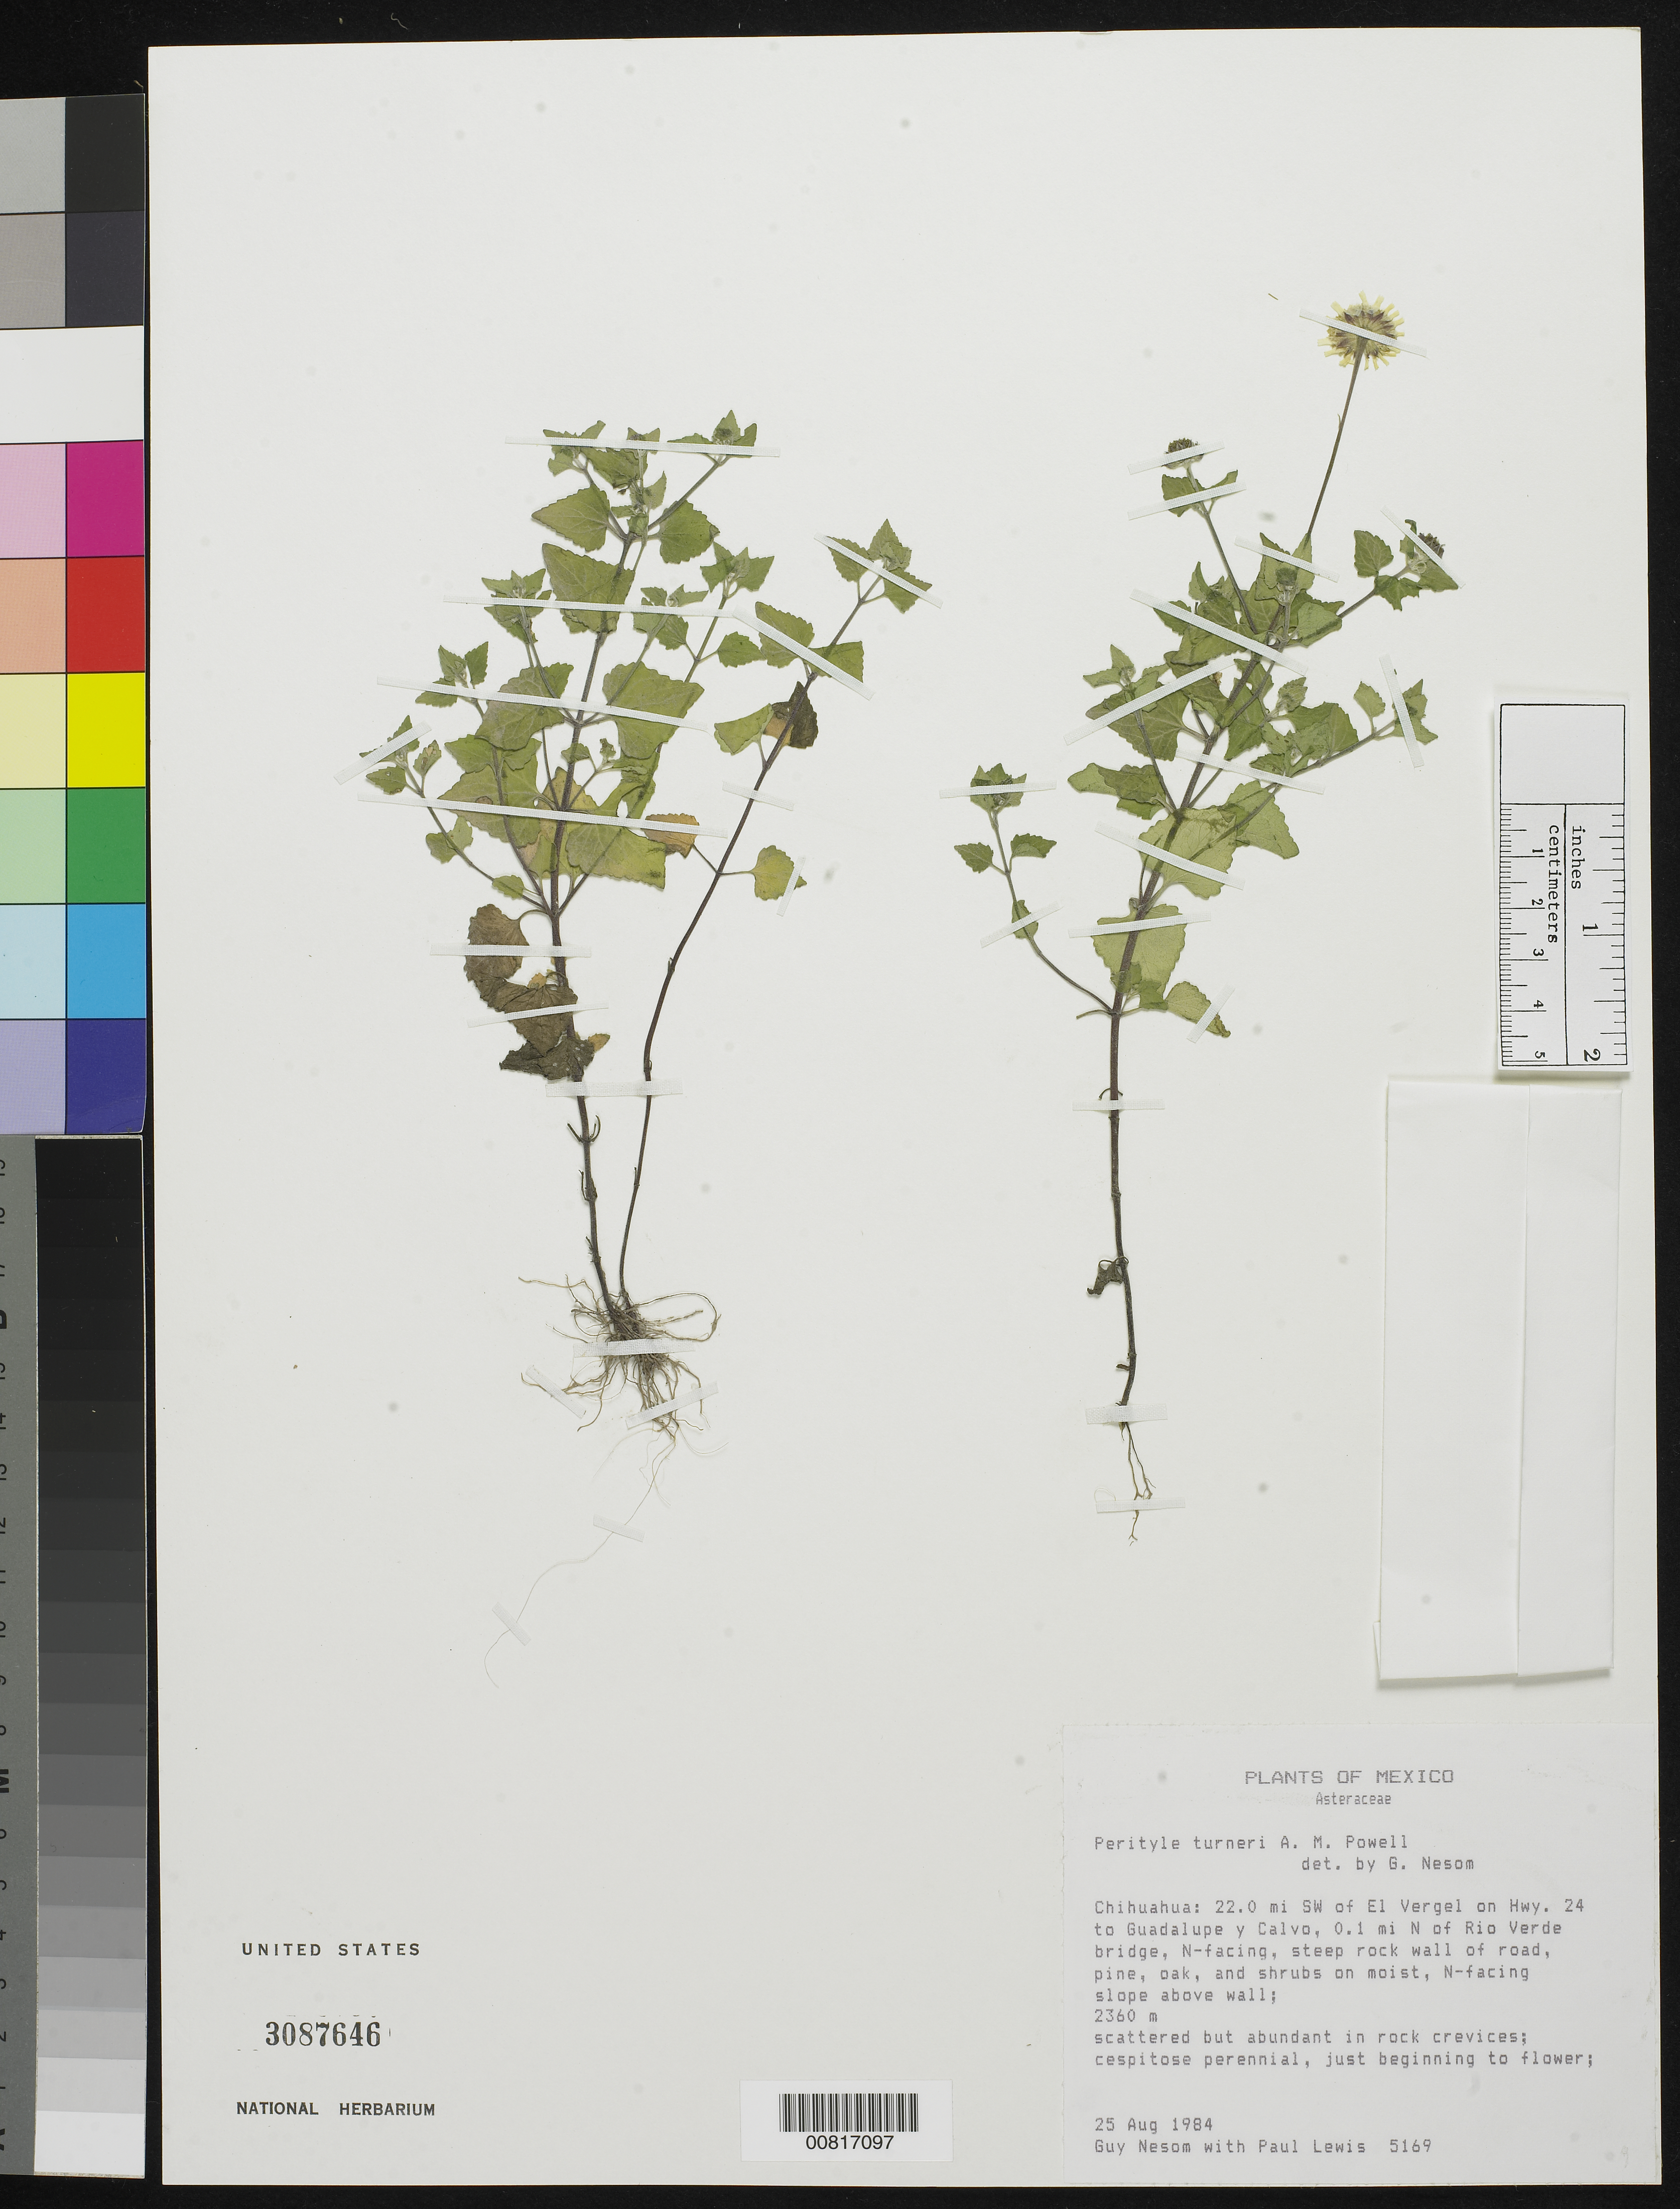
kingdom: Plantae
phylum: Tracheophyta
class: Magnoliopsida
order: Asterales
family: Asteraceae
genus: Perityle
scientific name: Perityle turneri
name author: A.M. Powell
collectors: G. L. Nesom & P. Lewis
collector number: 5169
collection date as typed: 25 Aug 1984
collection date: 1984-08-25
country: Mexico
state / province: Chihuahua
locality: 22.0 mi SW of El Vergel on Hwy. 24 to Guadalupe y Calvo, 0.1 mi N of Rio Verde bridge, N-facing, steep rock wall on road, N-facing slope above wall.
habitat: In rock crevices; Pine, Oak and shrubs on moist.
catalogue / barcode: US 3087646